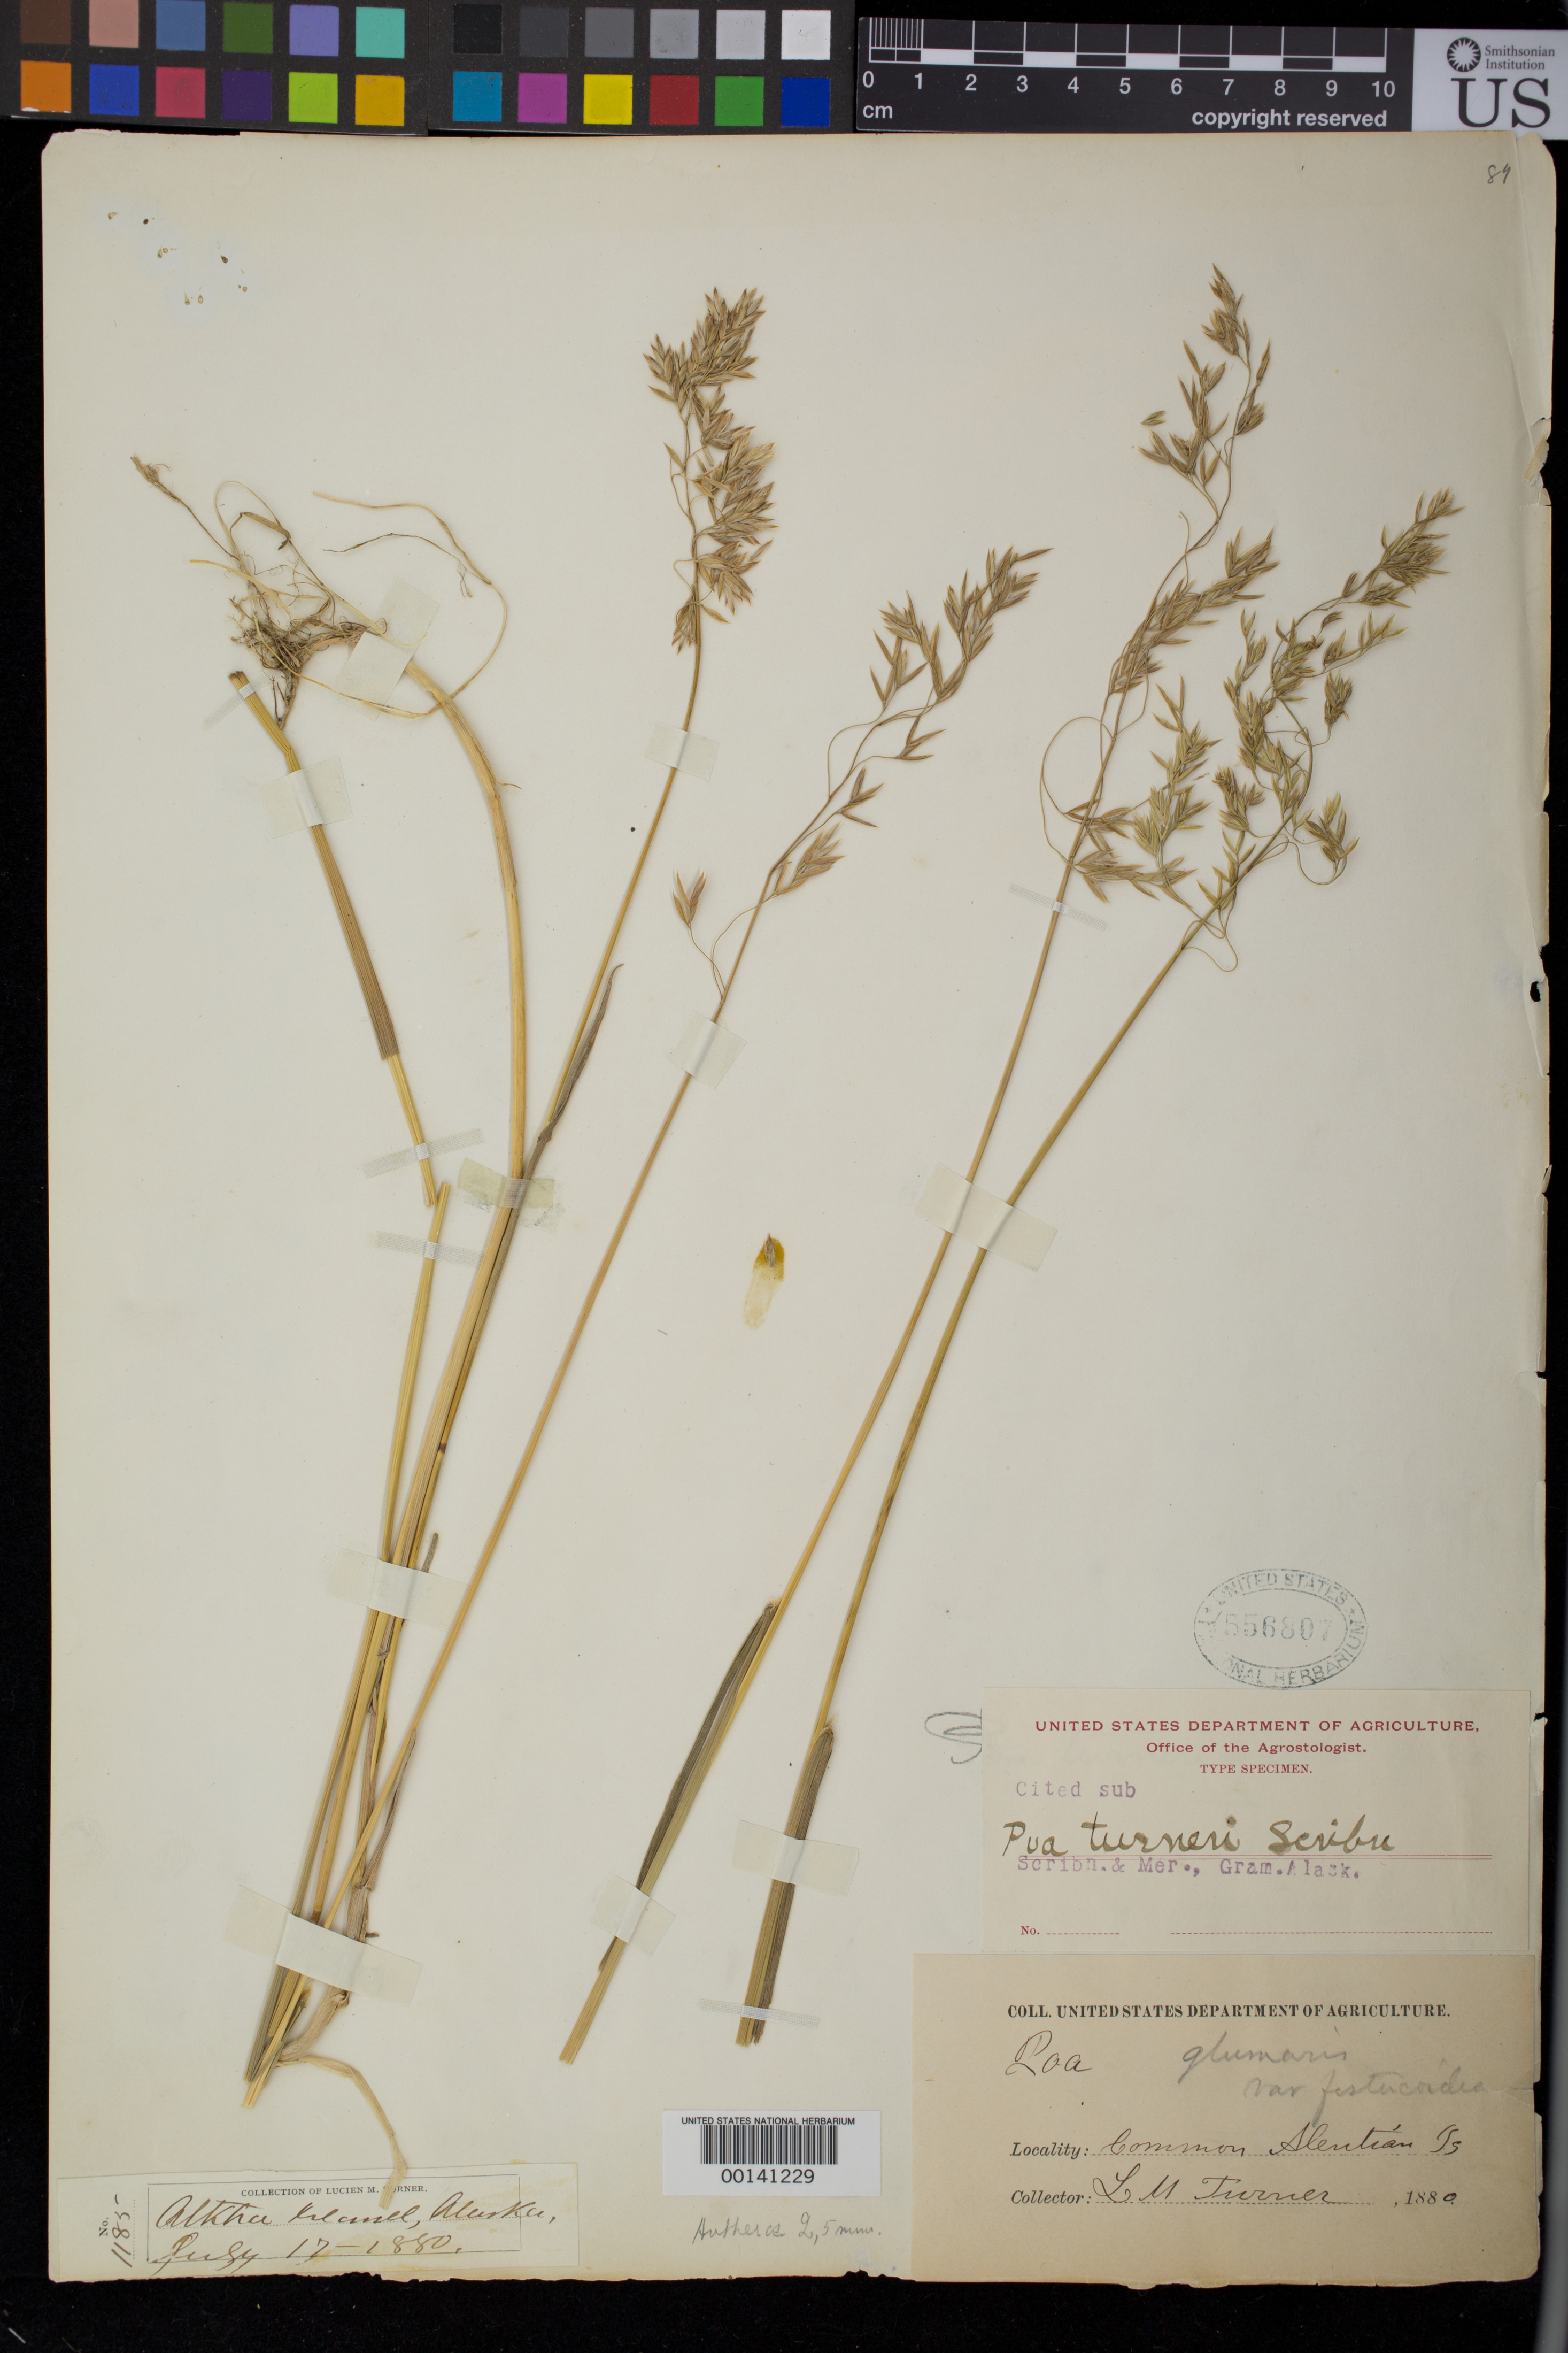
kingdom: Plantae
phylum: Tracheophyta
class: Liliopsida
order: Poales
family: Poaceae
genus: Poa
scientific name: Poa turneri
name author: Scribn.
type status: Lectotype; Syntype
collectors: L. M. Turner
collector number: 1185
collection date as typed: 17 Jul 1880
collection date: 1880-07-17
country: United States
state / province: Alaska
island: Atka Island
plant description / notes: This specimen was (prior to 2014) erroneously recorded recorded as "holotype".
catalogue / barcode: US 556807